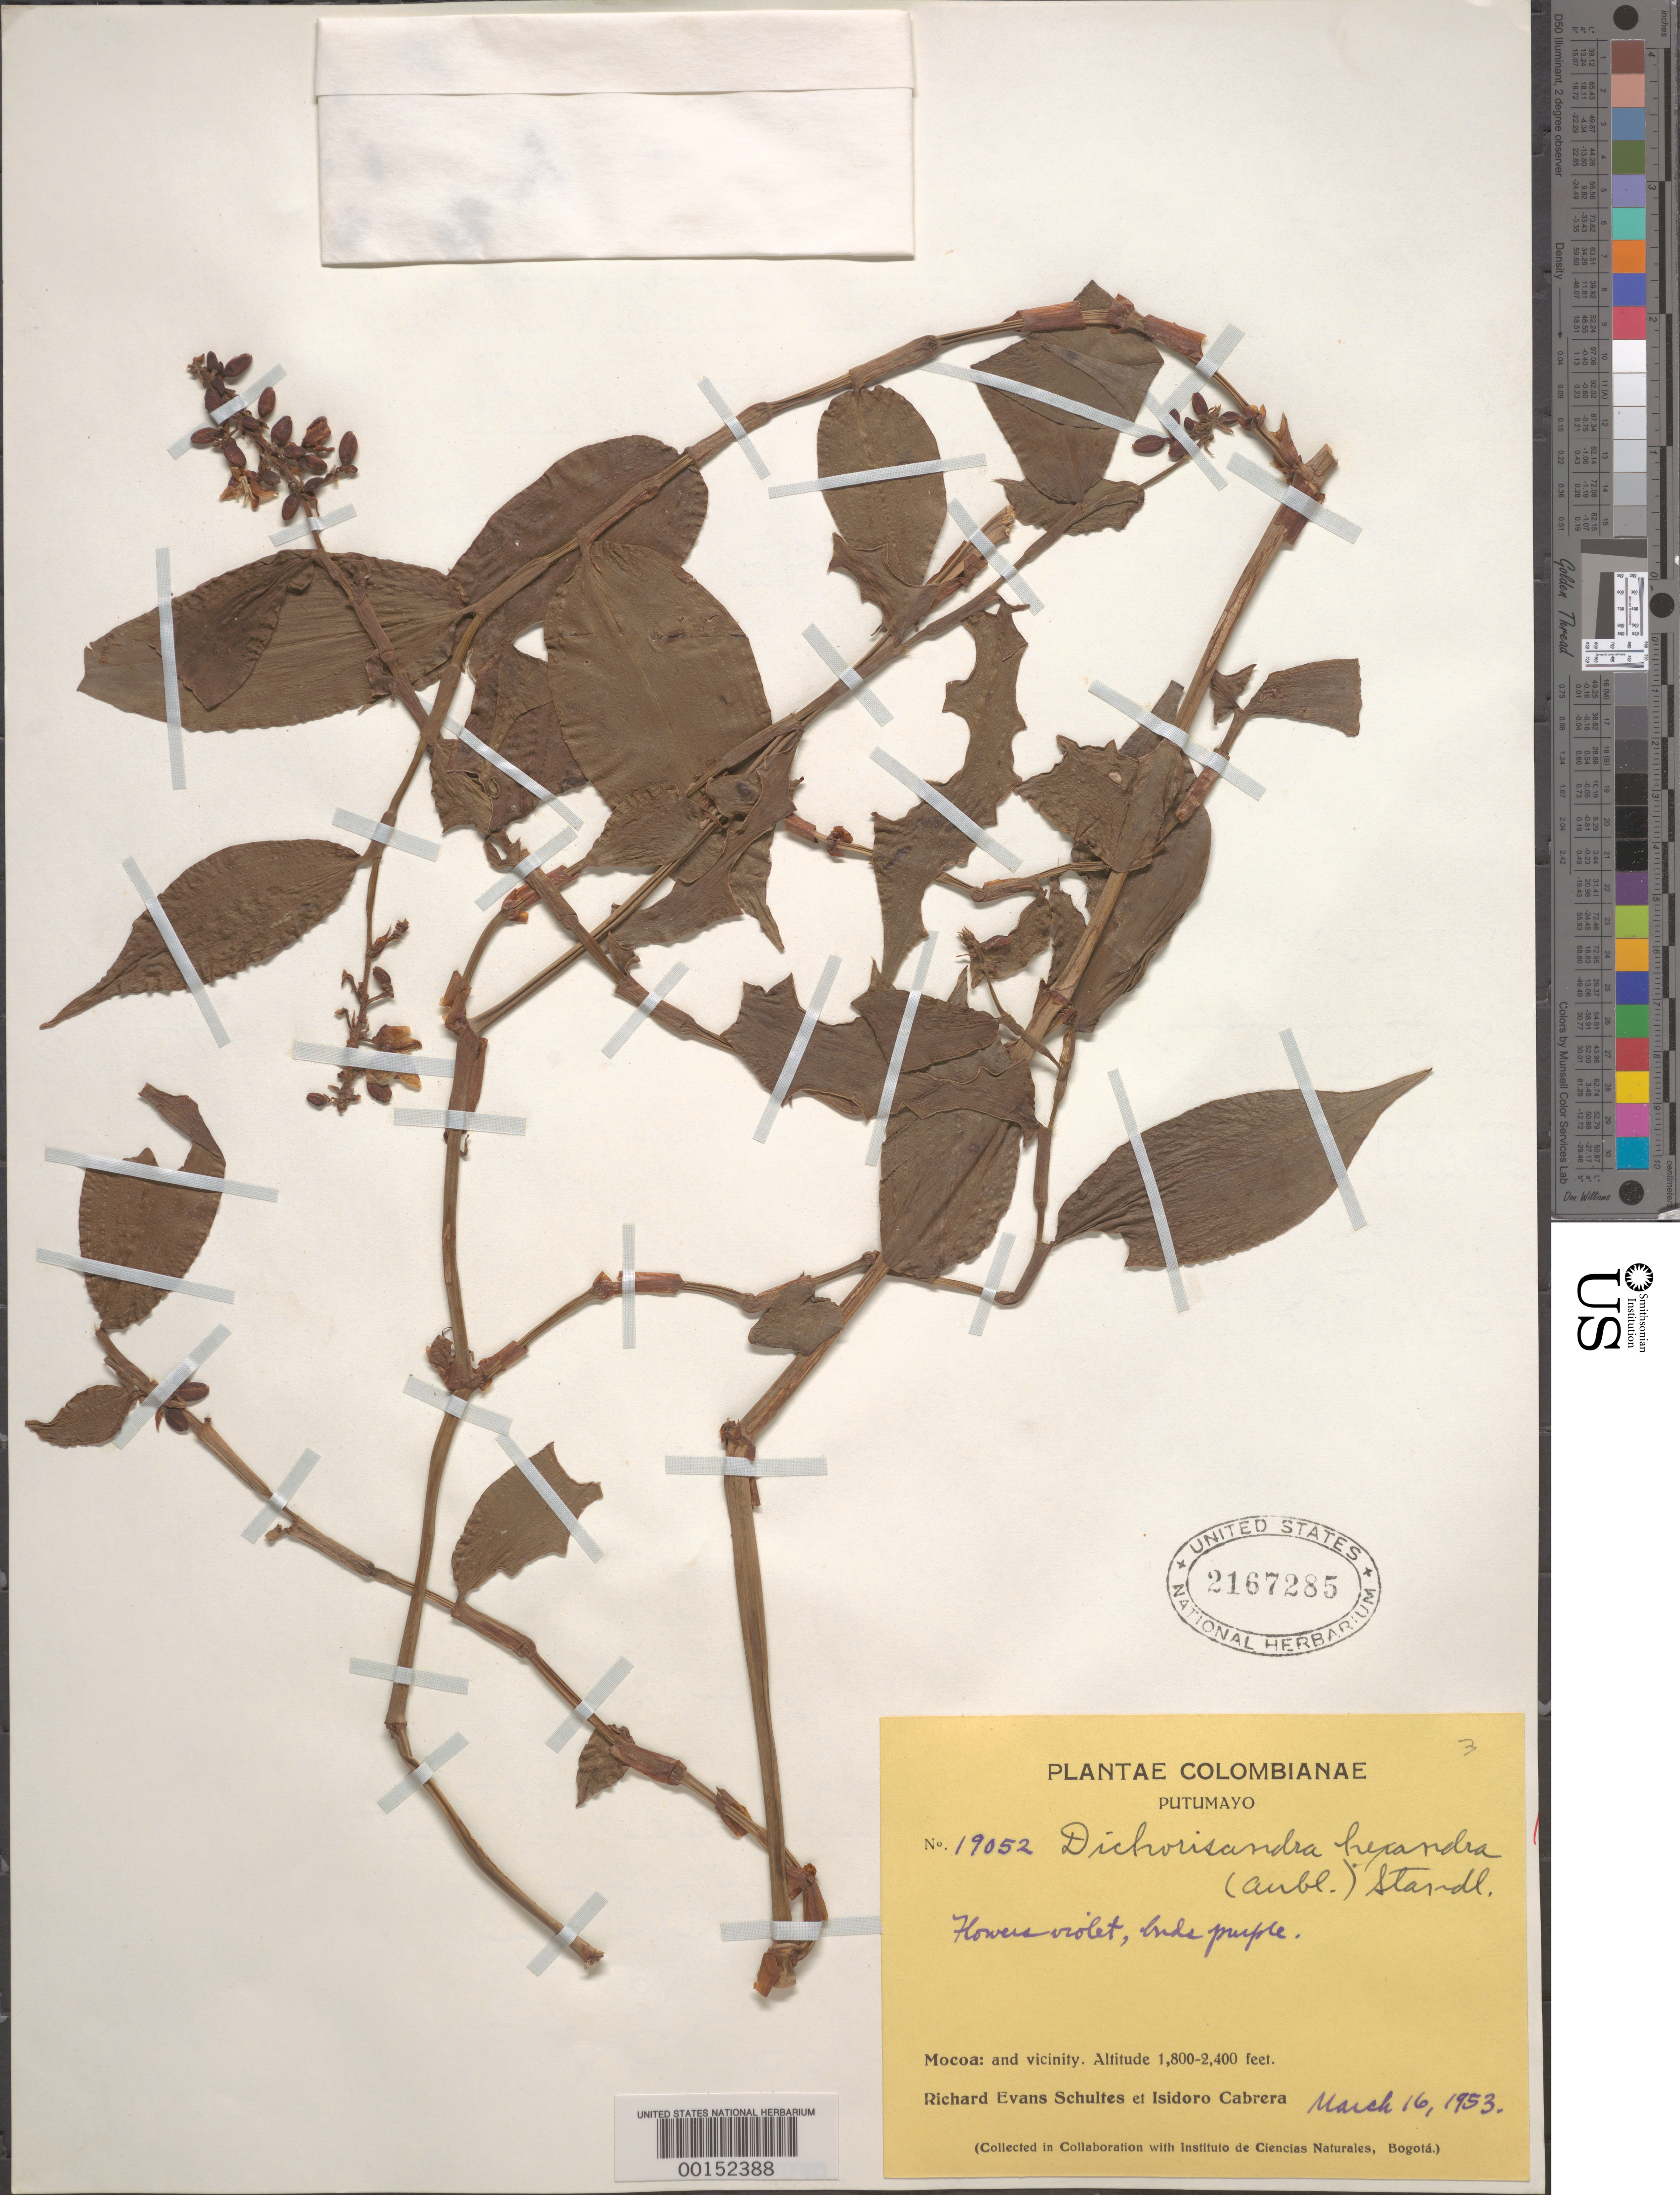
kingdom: Plantae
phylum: Tracheophyta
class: Liliopsida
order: Commelinales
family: Commelinaceae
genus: Dichorisandra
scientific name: Dichorisandra hexandra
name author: (Aubl.) Standl.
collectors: R. E. Schultes & I. Cabrera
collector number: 19052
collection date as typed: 16 Mar 1953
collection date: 1953-03-16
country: Colombia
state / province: Putumayo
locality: Mocoa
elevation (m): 549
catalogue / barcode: US 2167285